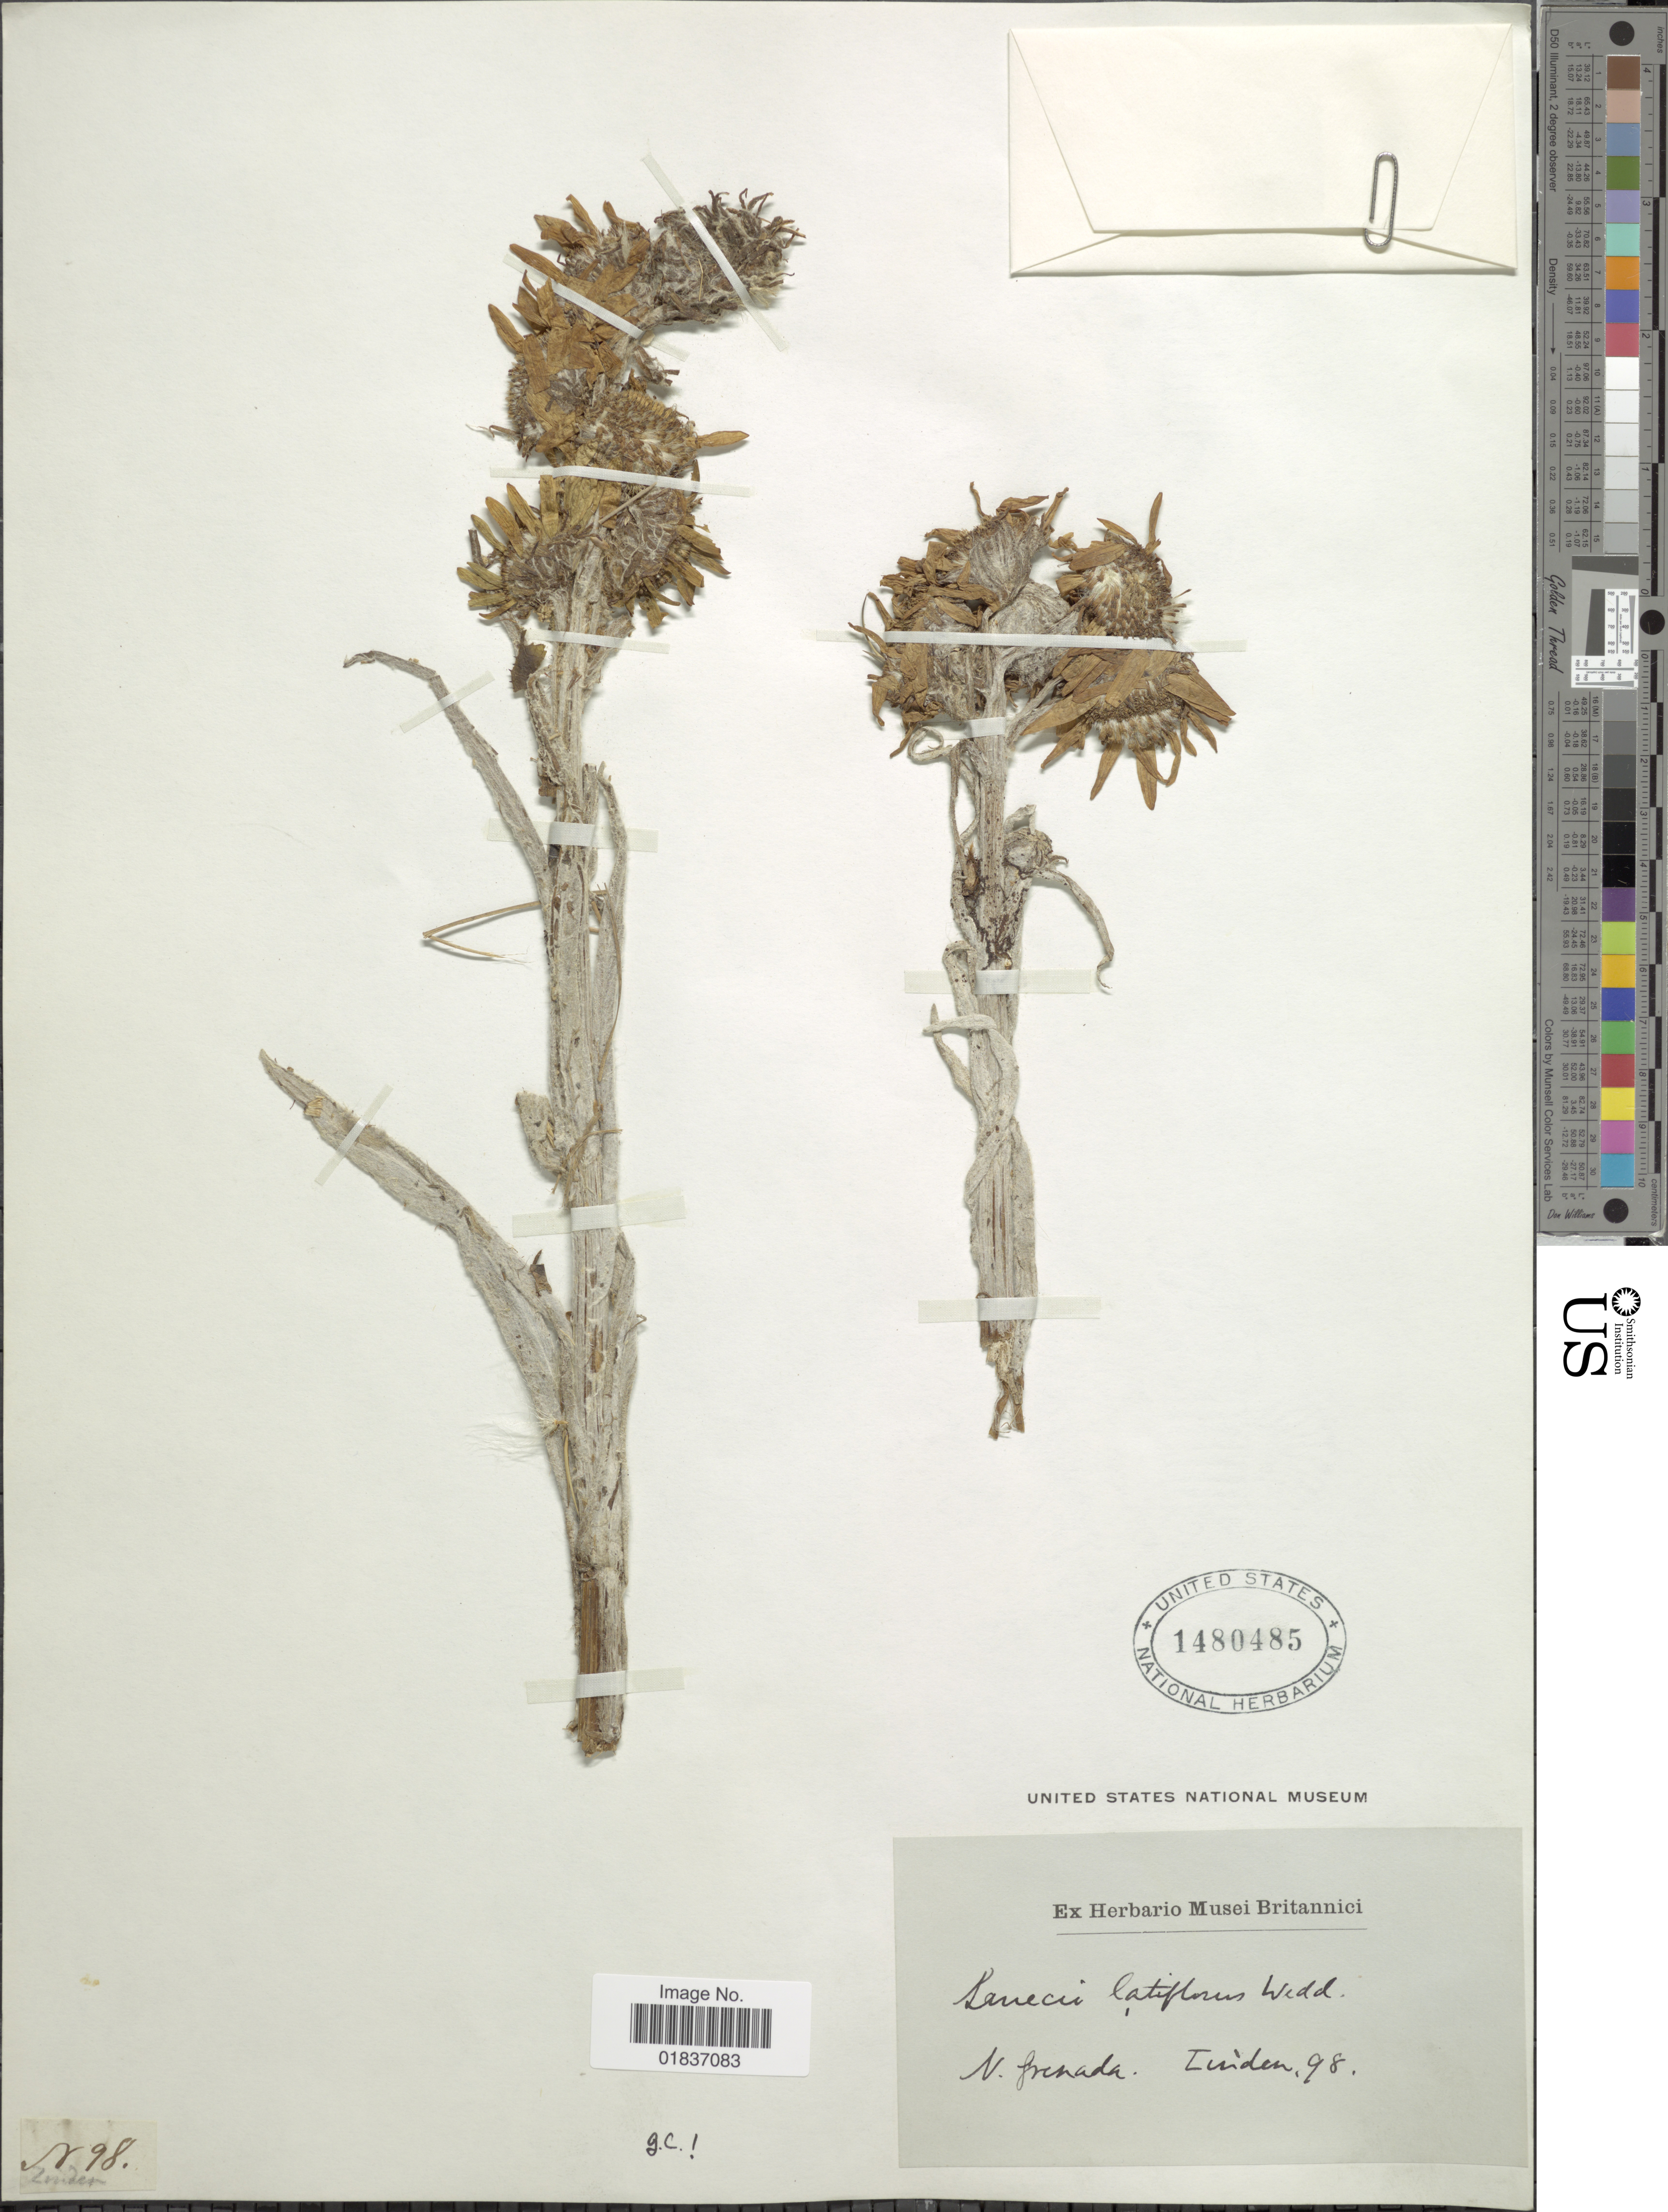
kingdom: Plantae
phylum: Tracheophyta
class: Magnoliopsida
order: Asterales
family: Asteraceae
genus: Senecio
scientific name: Senecio latiflorus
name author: Wedd.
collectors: -- Linden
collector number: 98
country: Colombia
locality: N. Grenada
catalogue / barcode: US 1480485